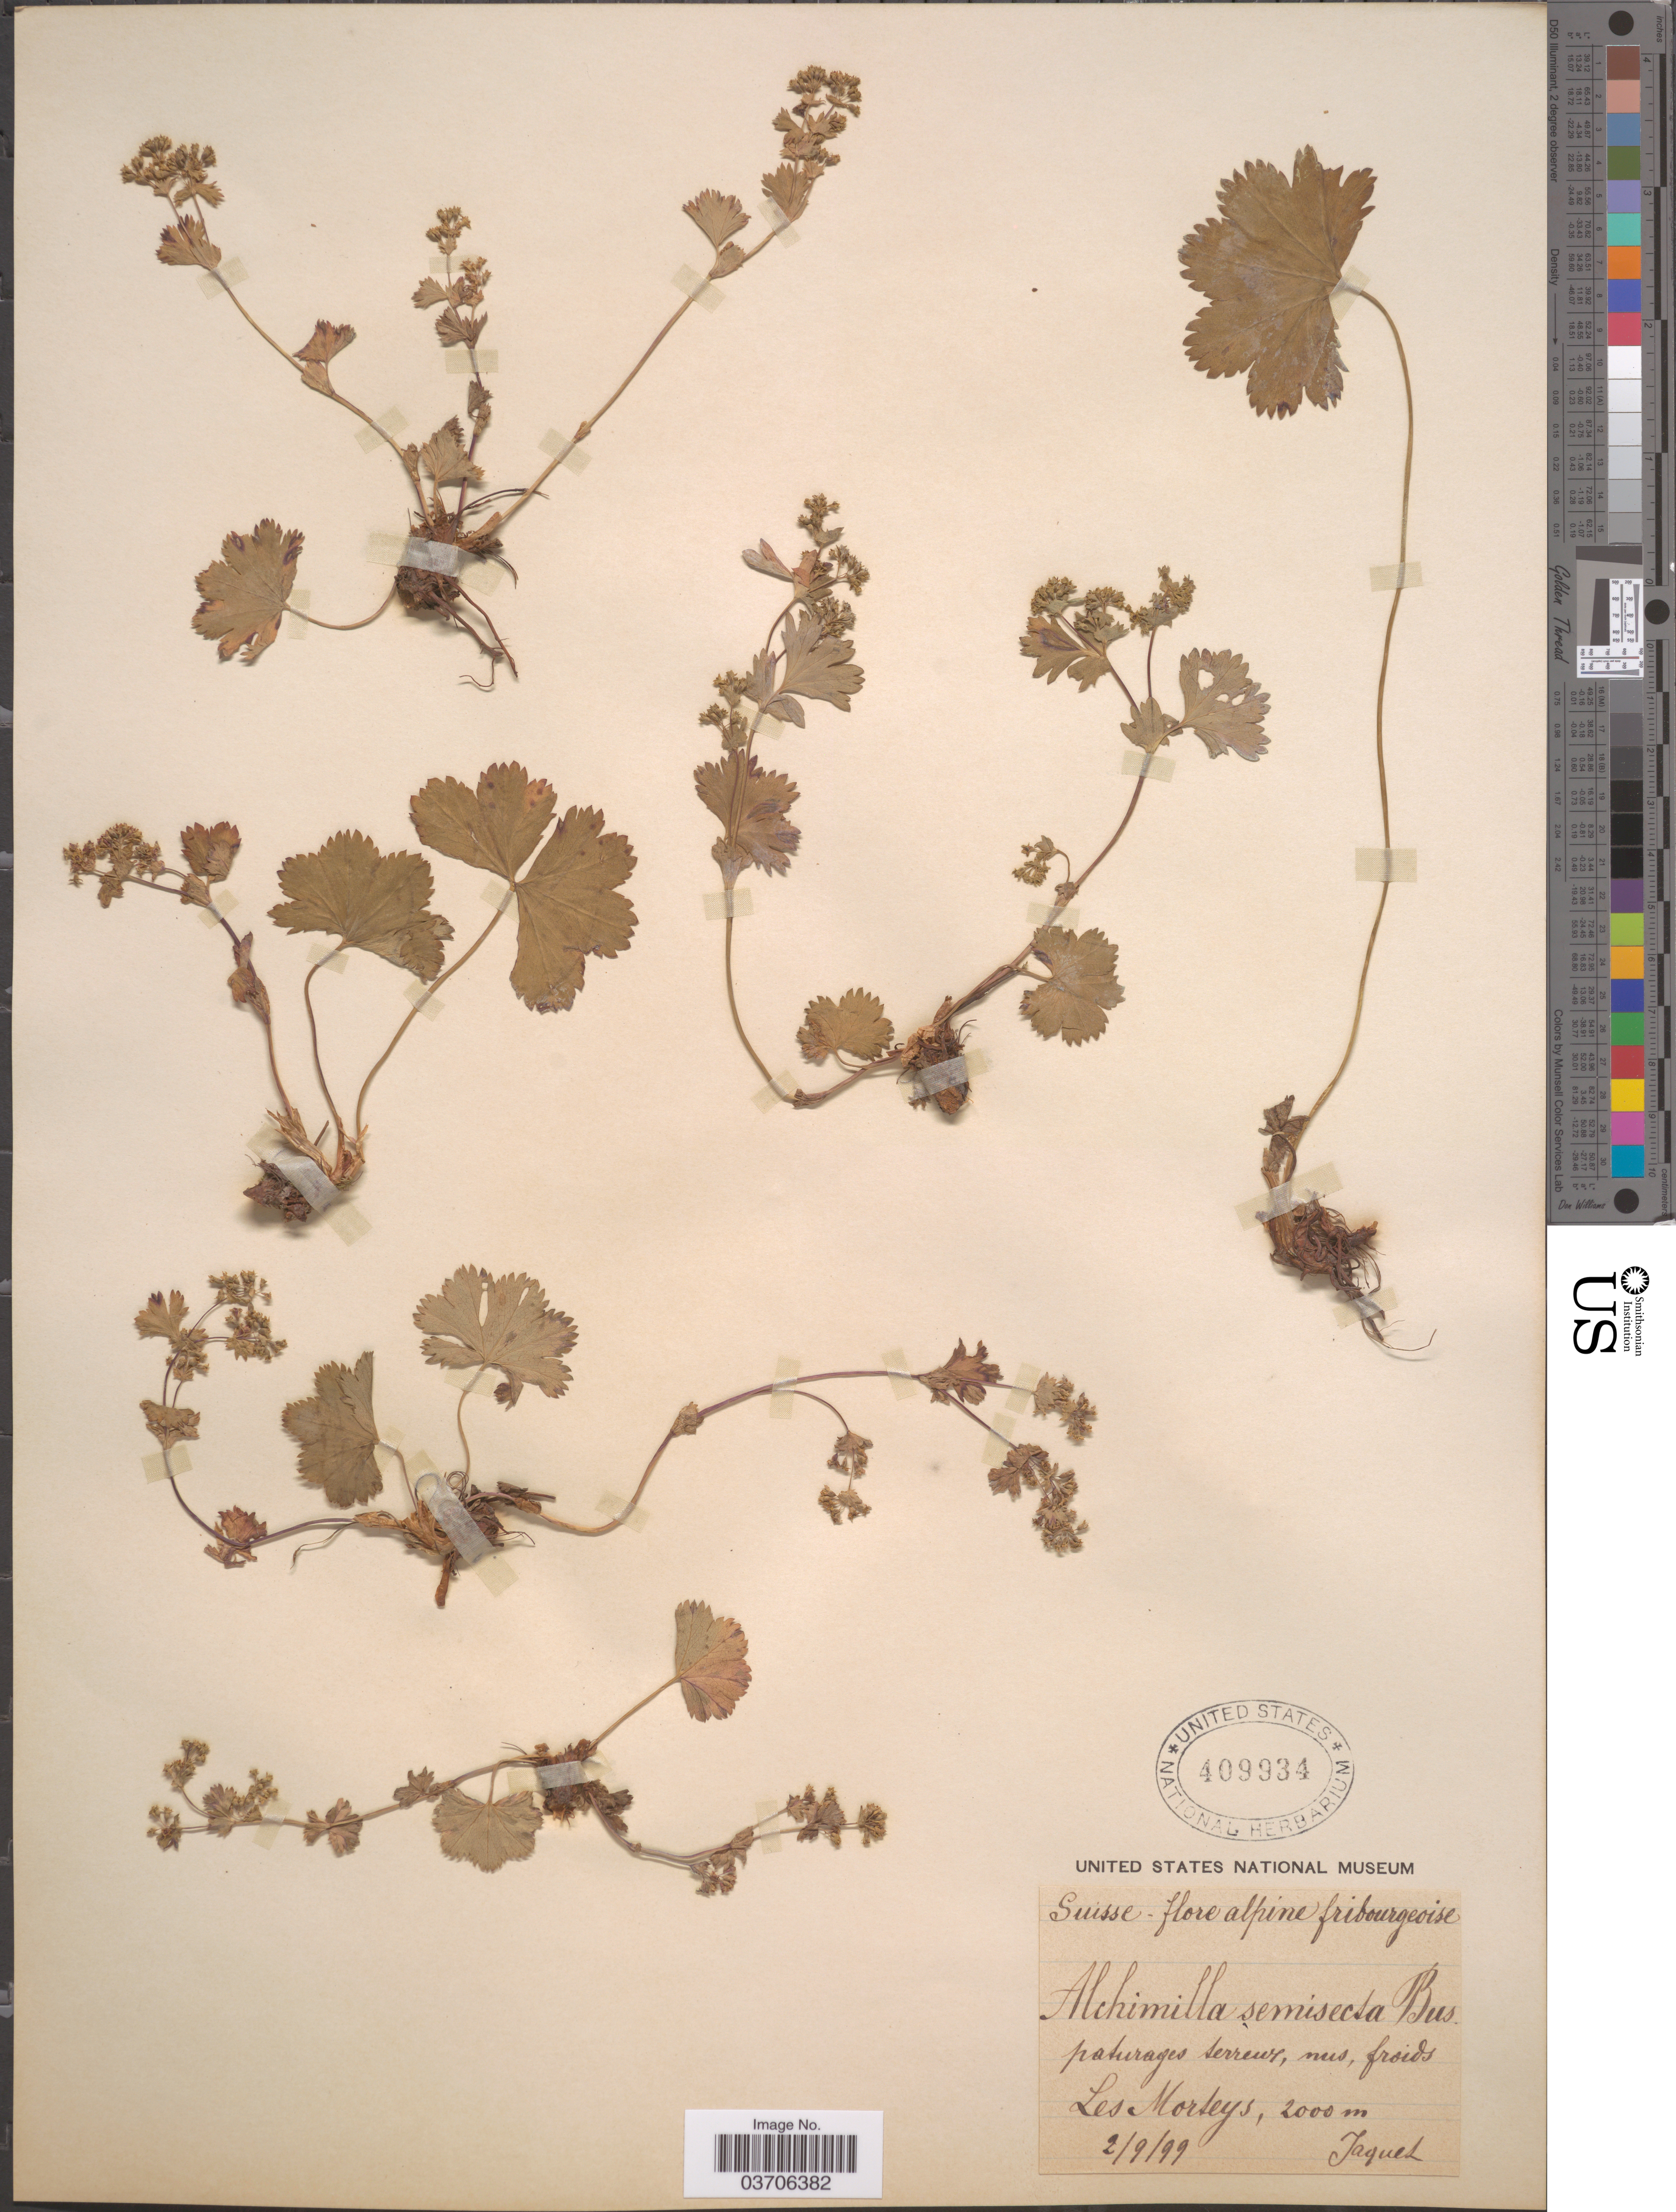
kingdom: Plantae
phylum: Tracheophyta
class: Magnoliopsida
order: Rosales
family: Rosaceae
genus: Alchemilla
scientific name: Alchemilla semisecta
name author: Buser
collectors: -. Jaquet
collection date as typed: Transcribed d/m/y: 2/9/99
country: Switzerland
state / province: Fribourg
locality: Suisse. Alpine fribourgeoise. Les Morteys.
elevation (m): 2000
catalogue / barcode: US 409934